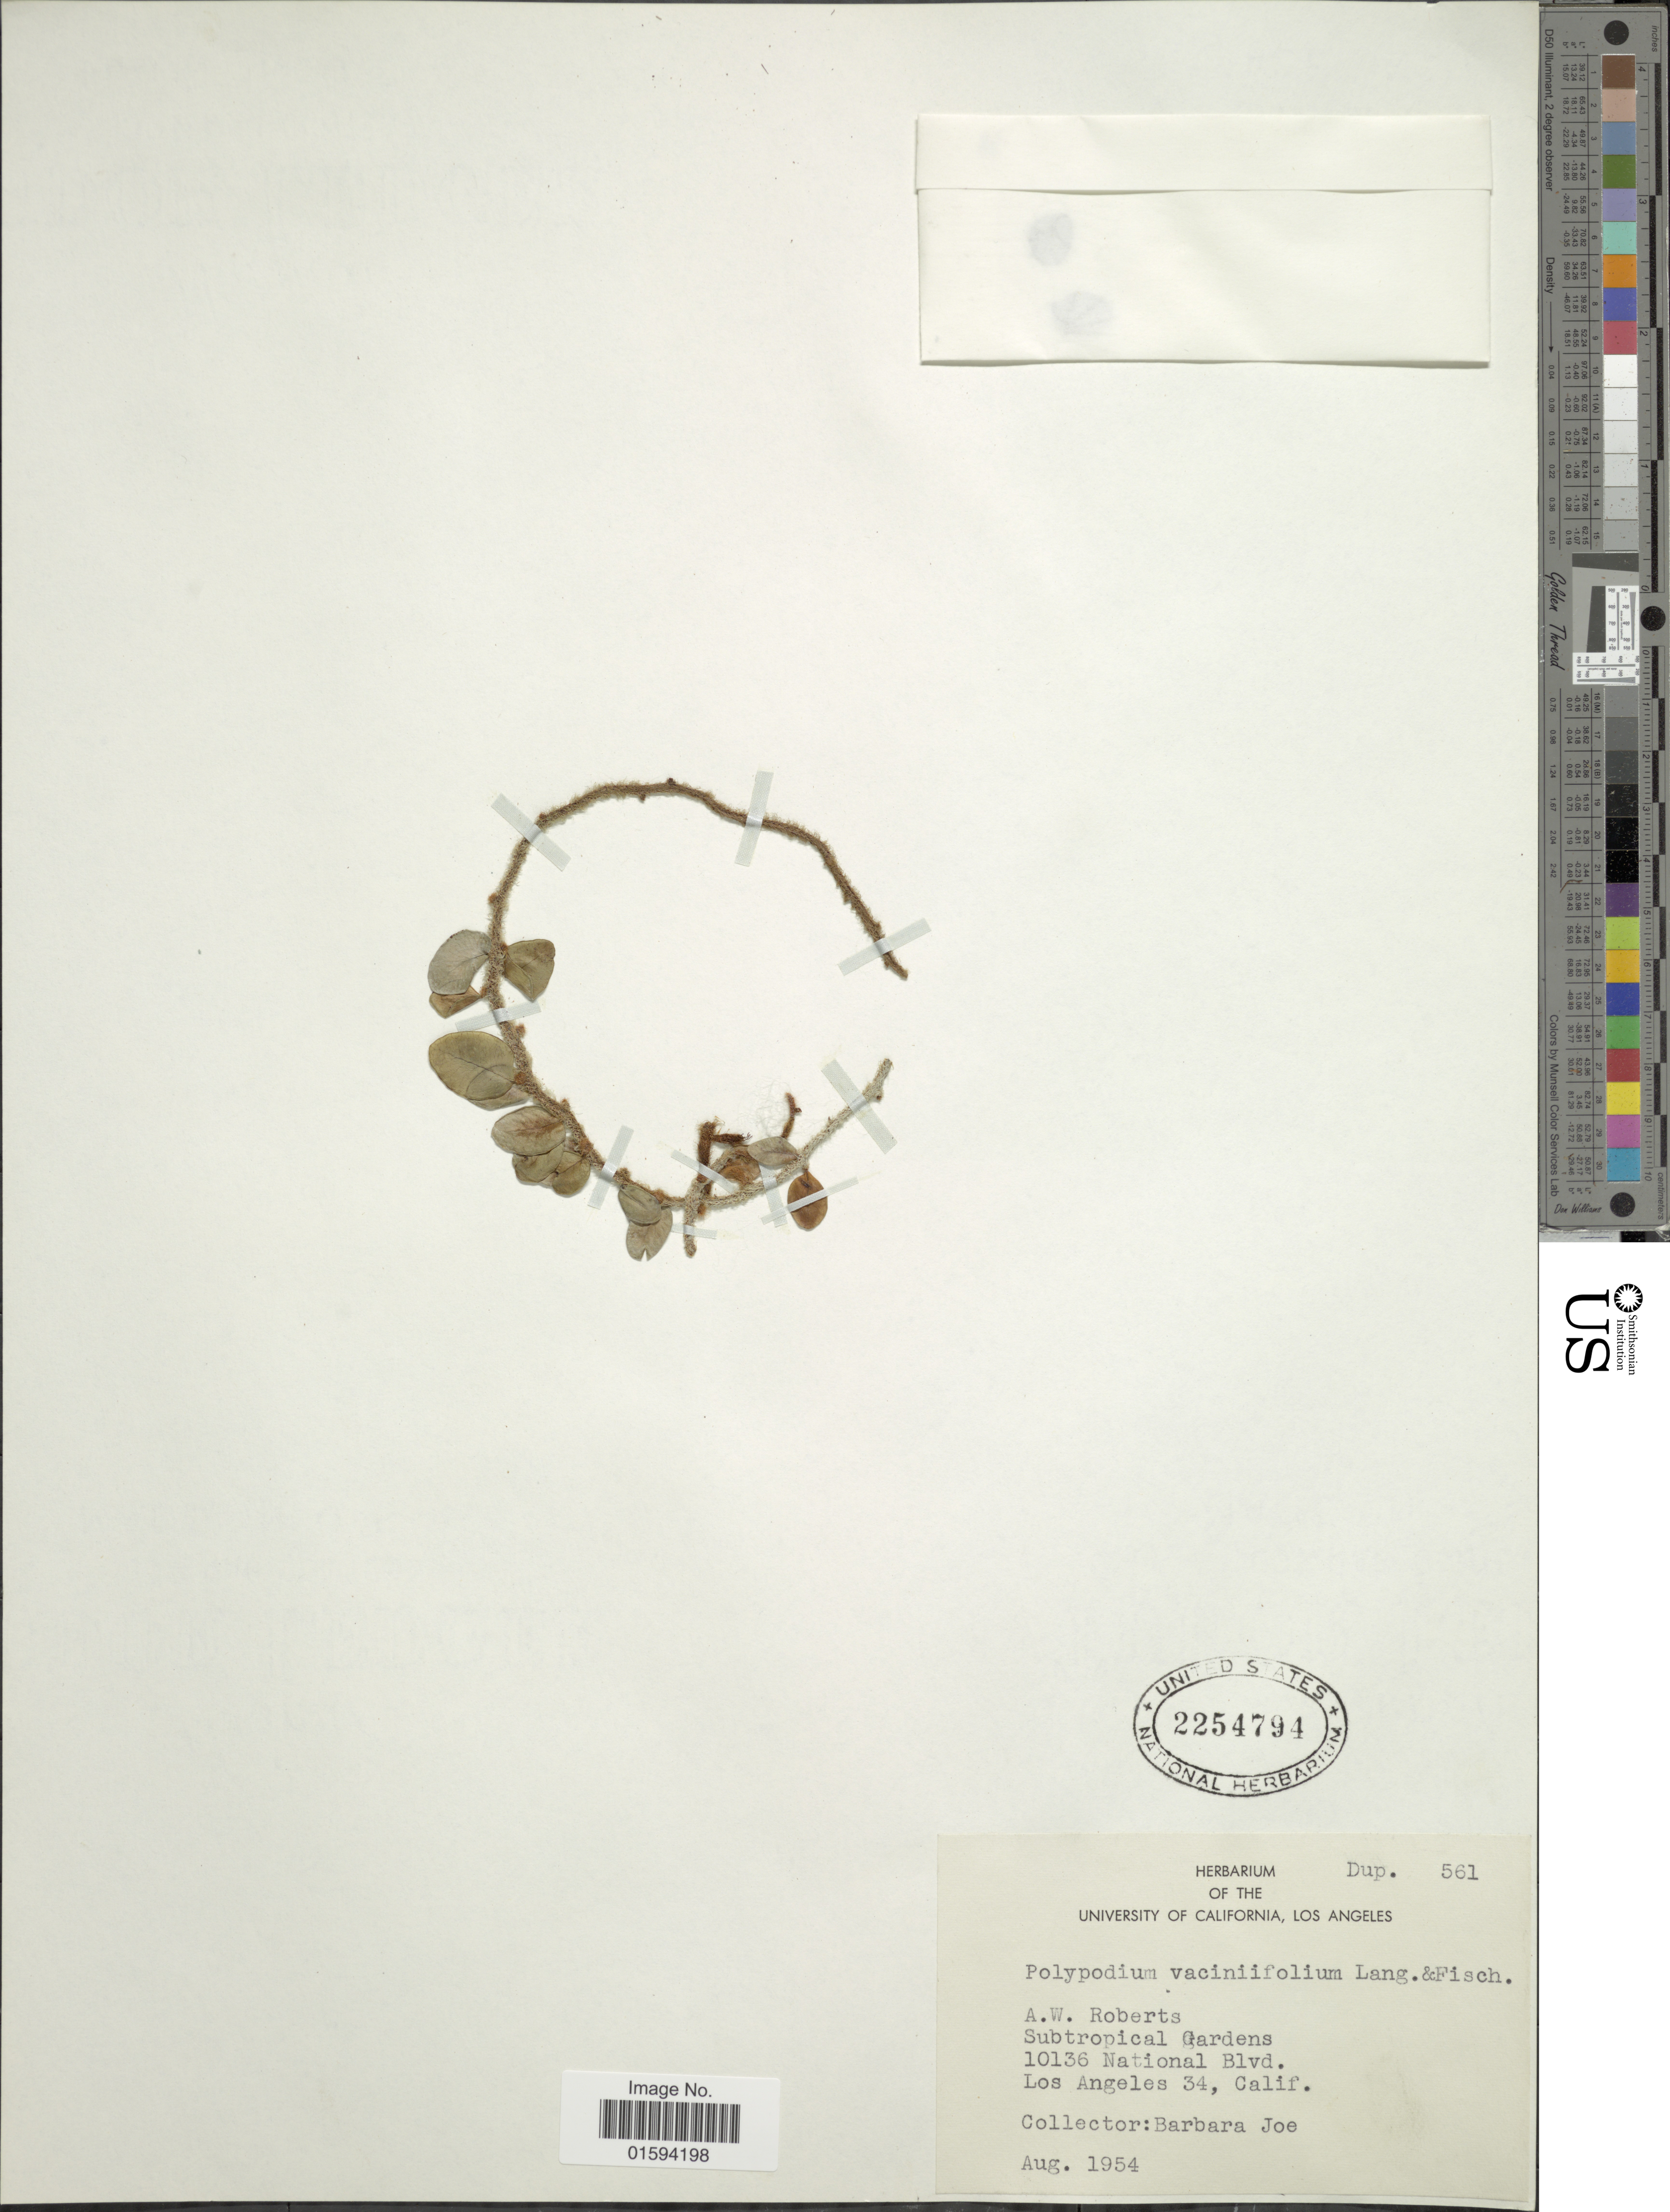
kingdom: Plantae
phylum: Tracheophyta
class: Polypodiopsida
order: Polypodiales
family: Polypodiaceae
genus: Polypodium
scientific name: Polypodium vacciniifolium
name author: Langsd. & Fisch.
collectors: B. Joe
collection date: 1954-08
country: United States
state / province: California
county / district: Los Angeles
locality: A. W. Roberts Subtropical Gardens, 10136 National Blvd., Los Angeles 34, Calif.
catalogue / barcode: US 2254794